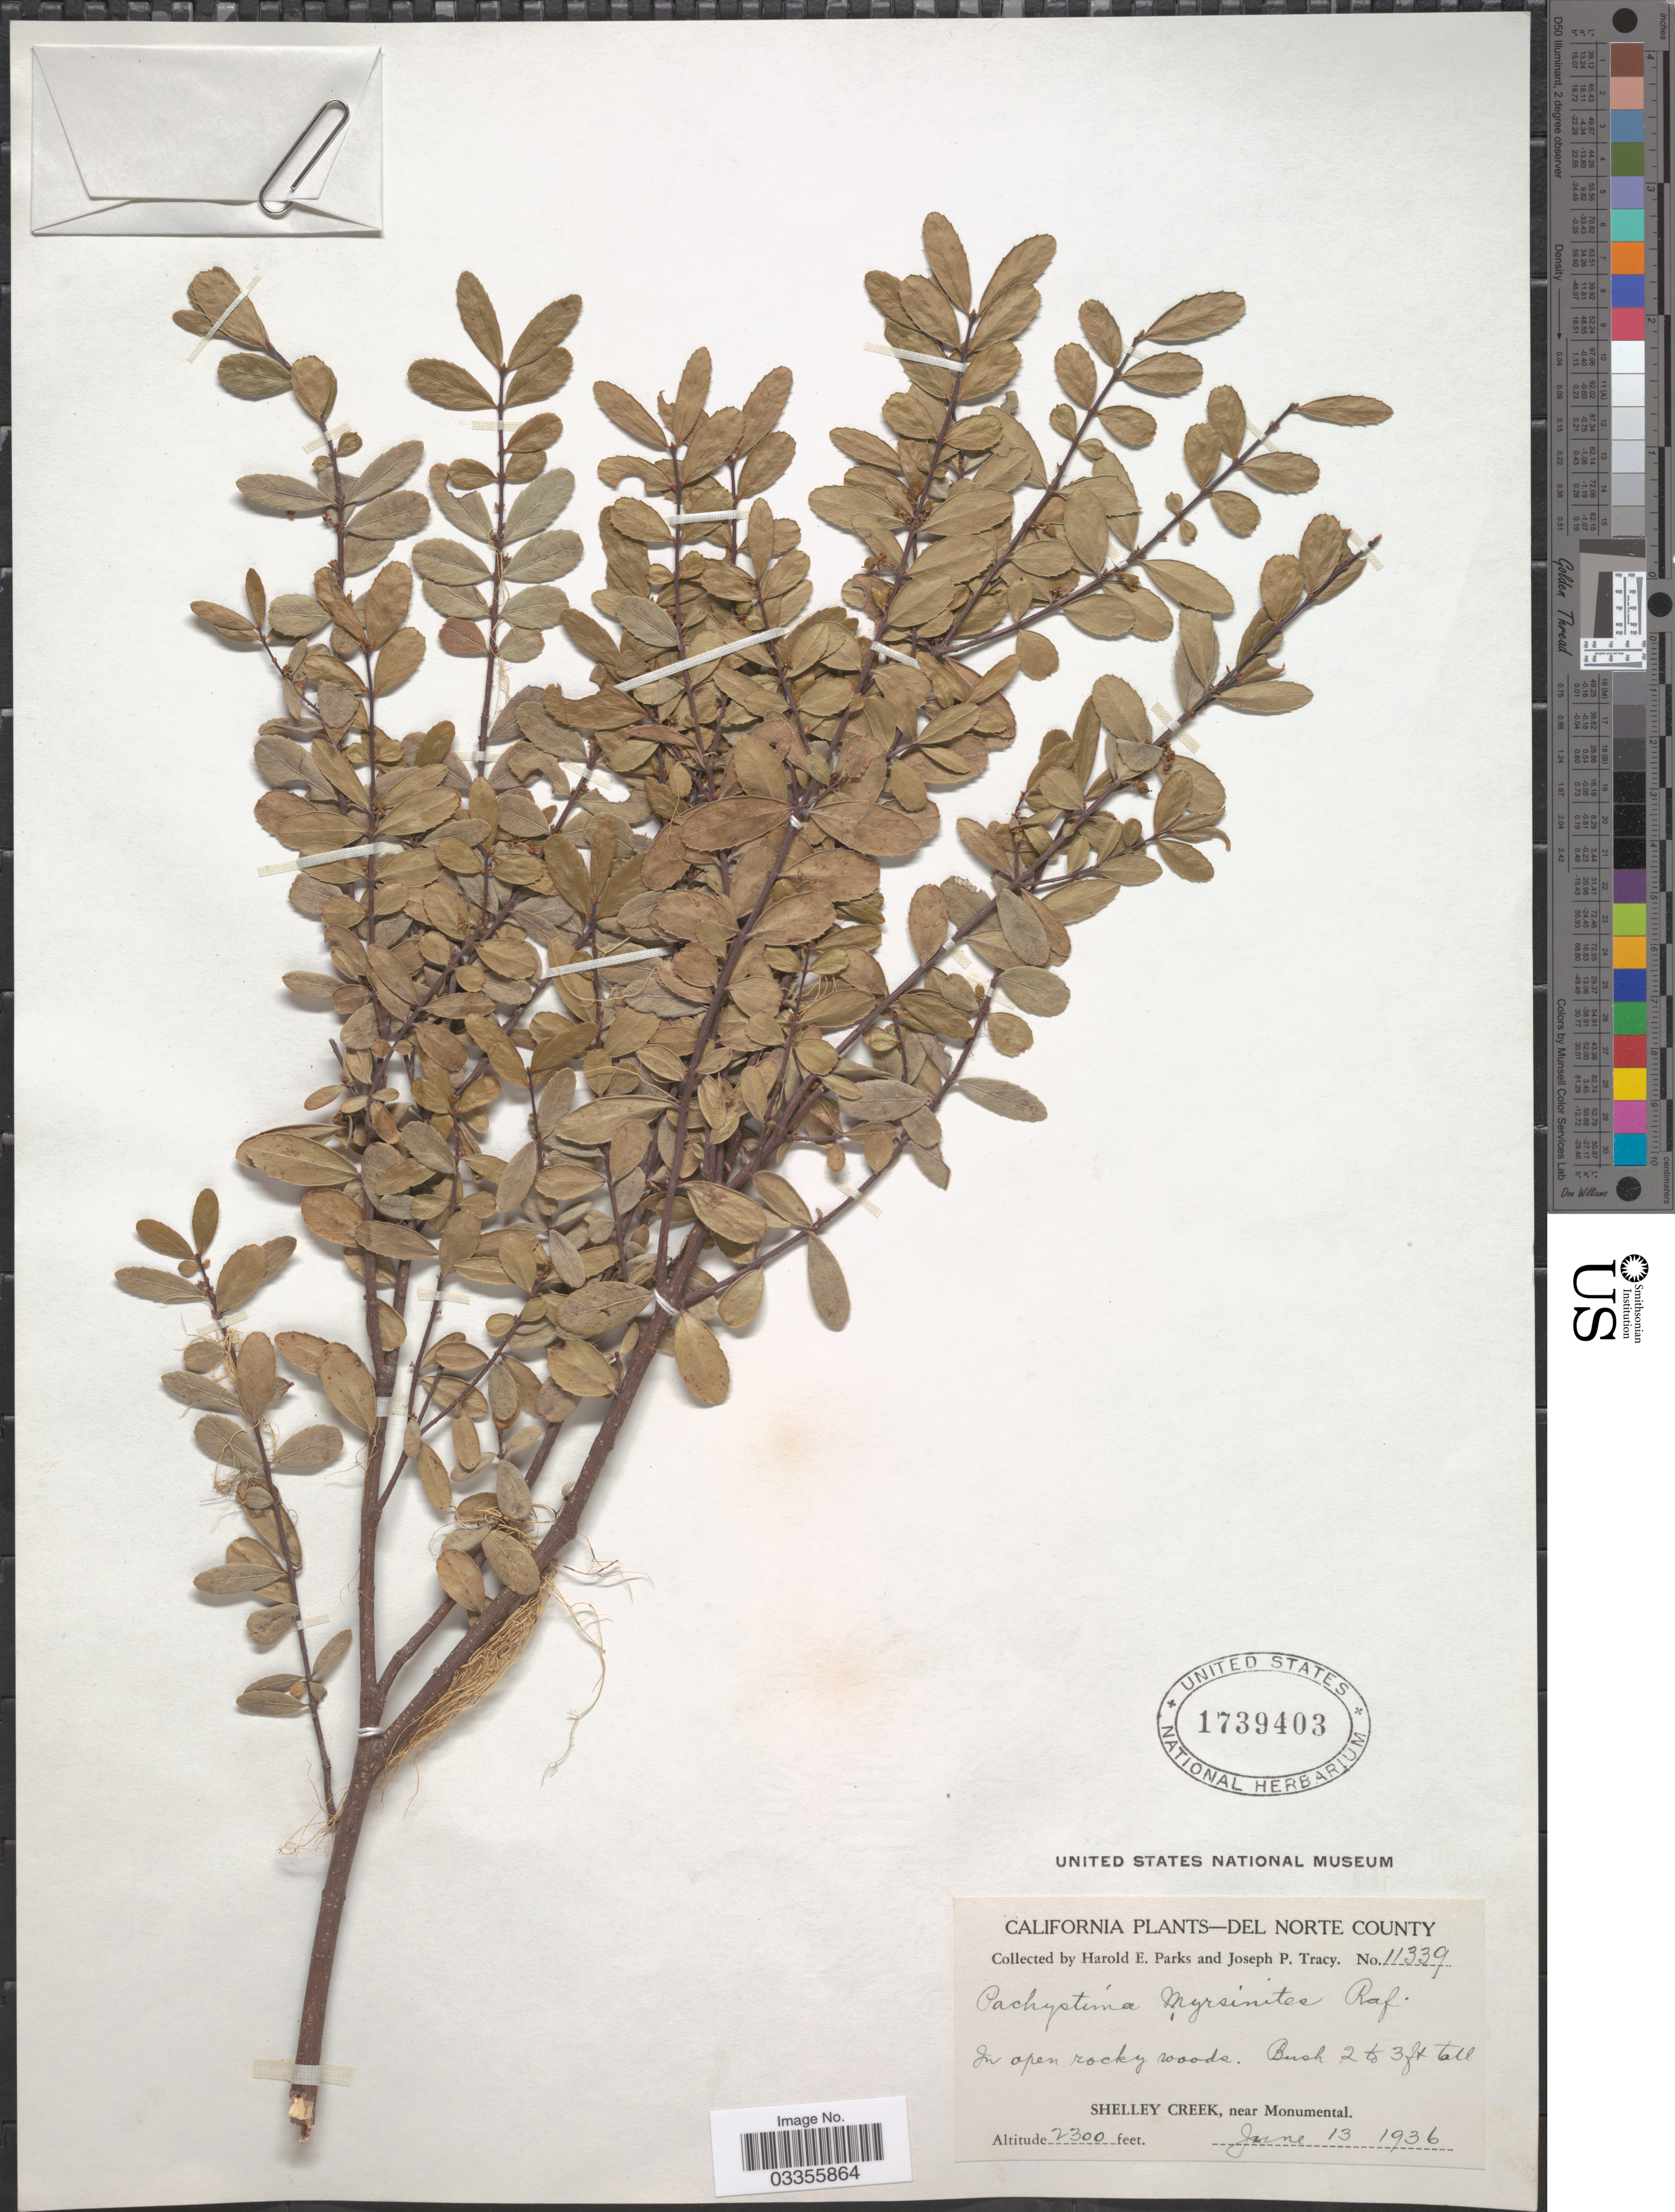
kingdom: Plantae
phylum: Tracheophyta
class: Magnoliopsida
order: Celastrales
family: Celastraceae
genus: Paxistima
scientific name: Paxistima myrsinites subsp. myrsinites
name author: (Pursh) Raf.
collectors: H. E. Parks & J. Tracy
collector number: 11339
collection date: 1936-06-13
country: United States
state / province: California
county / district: Del Norte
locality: Del Norte County. Shelley Creek, near Monumental.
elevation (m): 701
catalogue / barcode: US 1739403